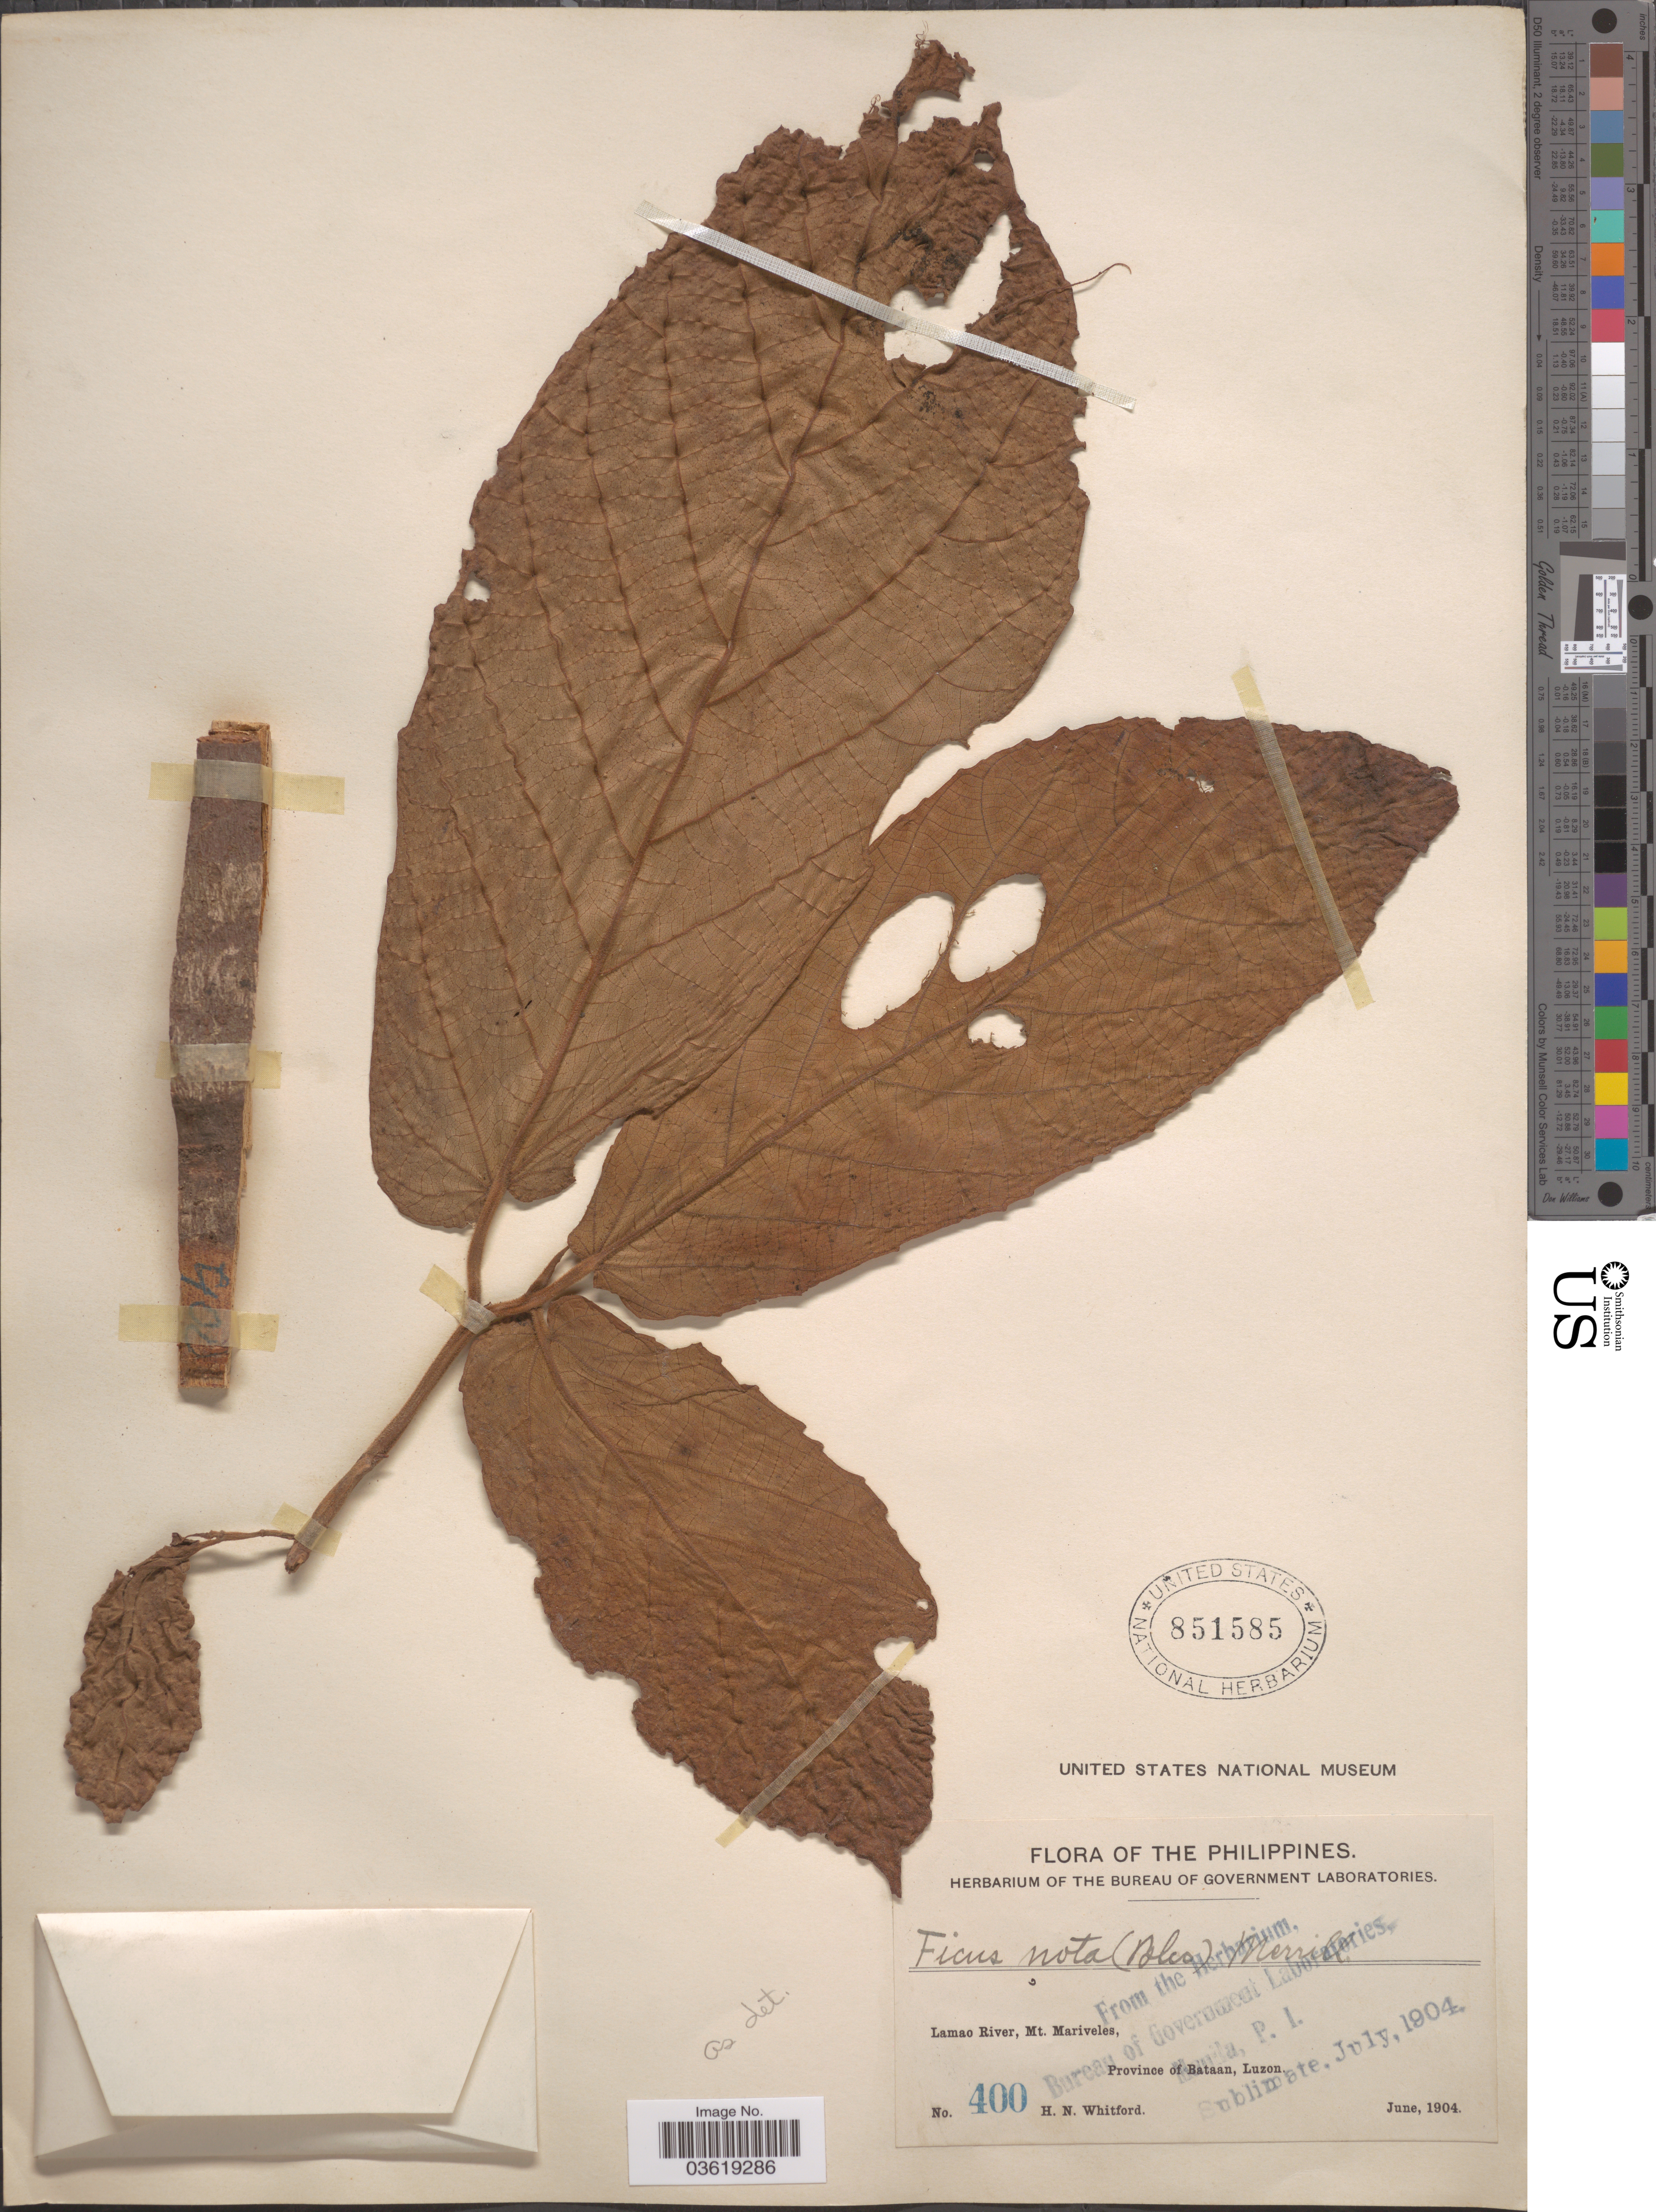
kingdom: Plantae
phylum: Tracheophyta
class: Magnoliopsida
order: Rosales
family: Moraceae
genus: Ficus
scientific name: Ficus nota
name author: (C.E. Blanco) Merr.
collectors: H. N. Whitford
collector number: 400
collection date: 1904-06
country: Philippines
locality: Lamao River, Mt. Mariveles, Province of Bataan, Luzon.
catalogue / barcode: US 851585